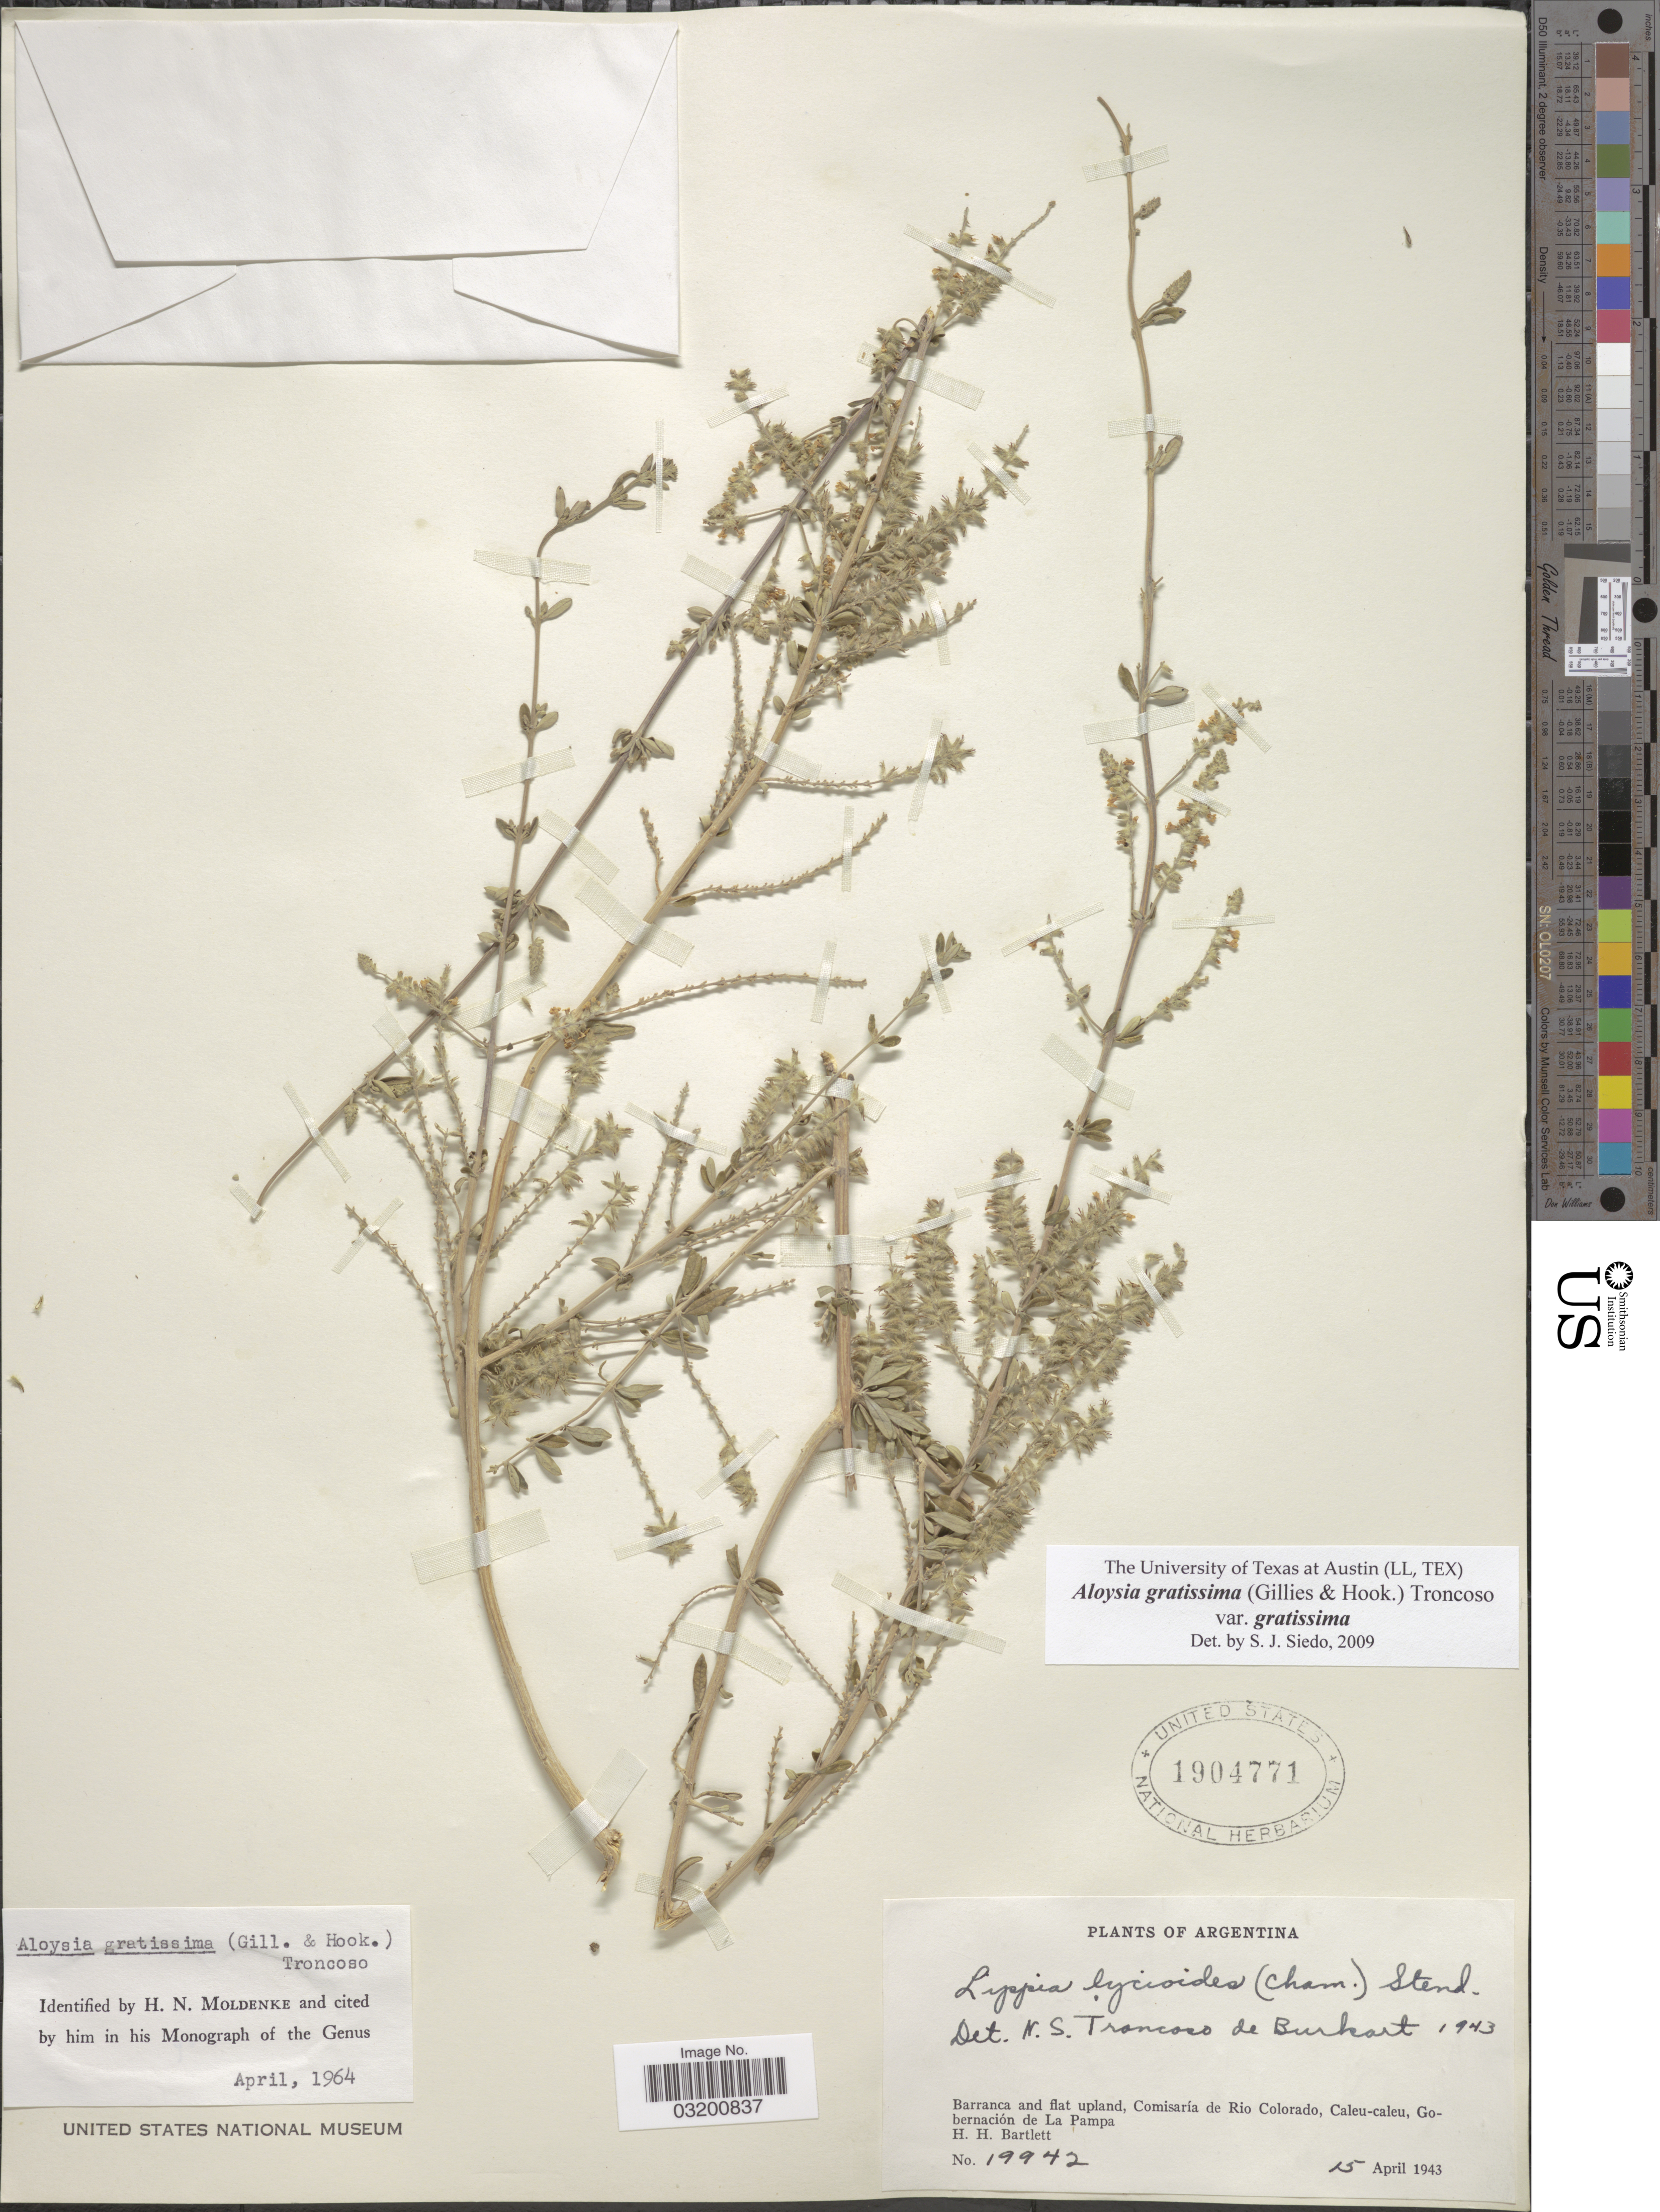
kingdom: Plantae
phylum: Tracheophyta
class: Magnoliopsida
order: Lamiales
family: Verbenaceae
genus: Aloysia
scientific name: Aloysia gratissima var. gratissima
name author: (Gillies & Hook.) Tronc.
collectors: H. H. Bartlett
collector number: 19942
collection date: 1943-04-15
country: Argentina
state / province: La Pampa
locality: Barranca and flat upland, Comisaría de Rio Colorado, Caleu-caleu, Gobernación de La Pampa.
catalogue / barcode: US 1904771